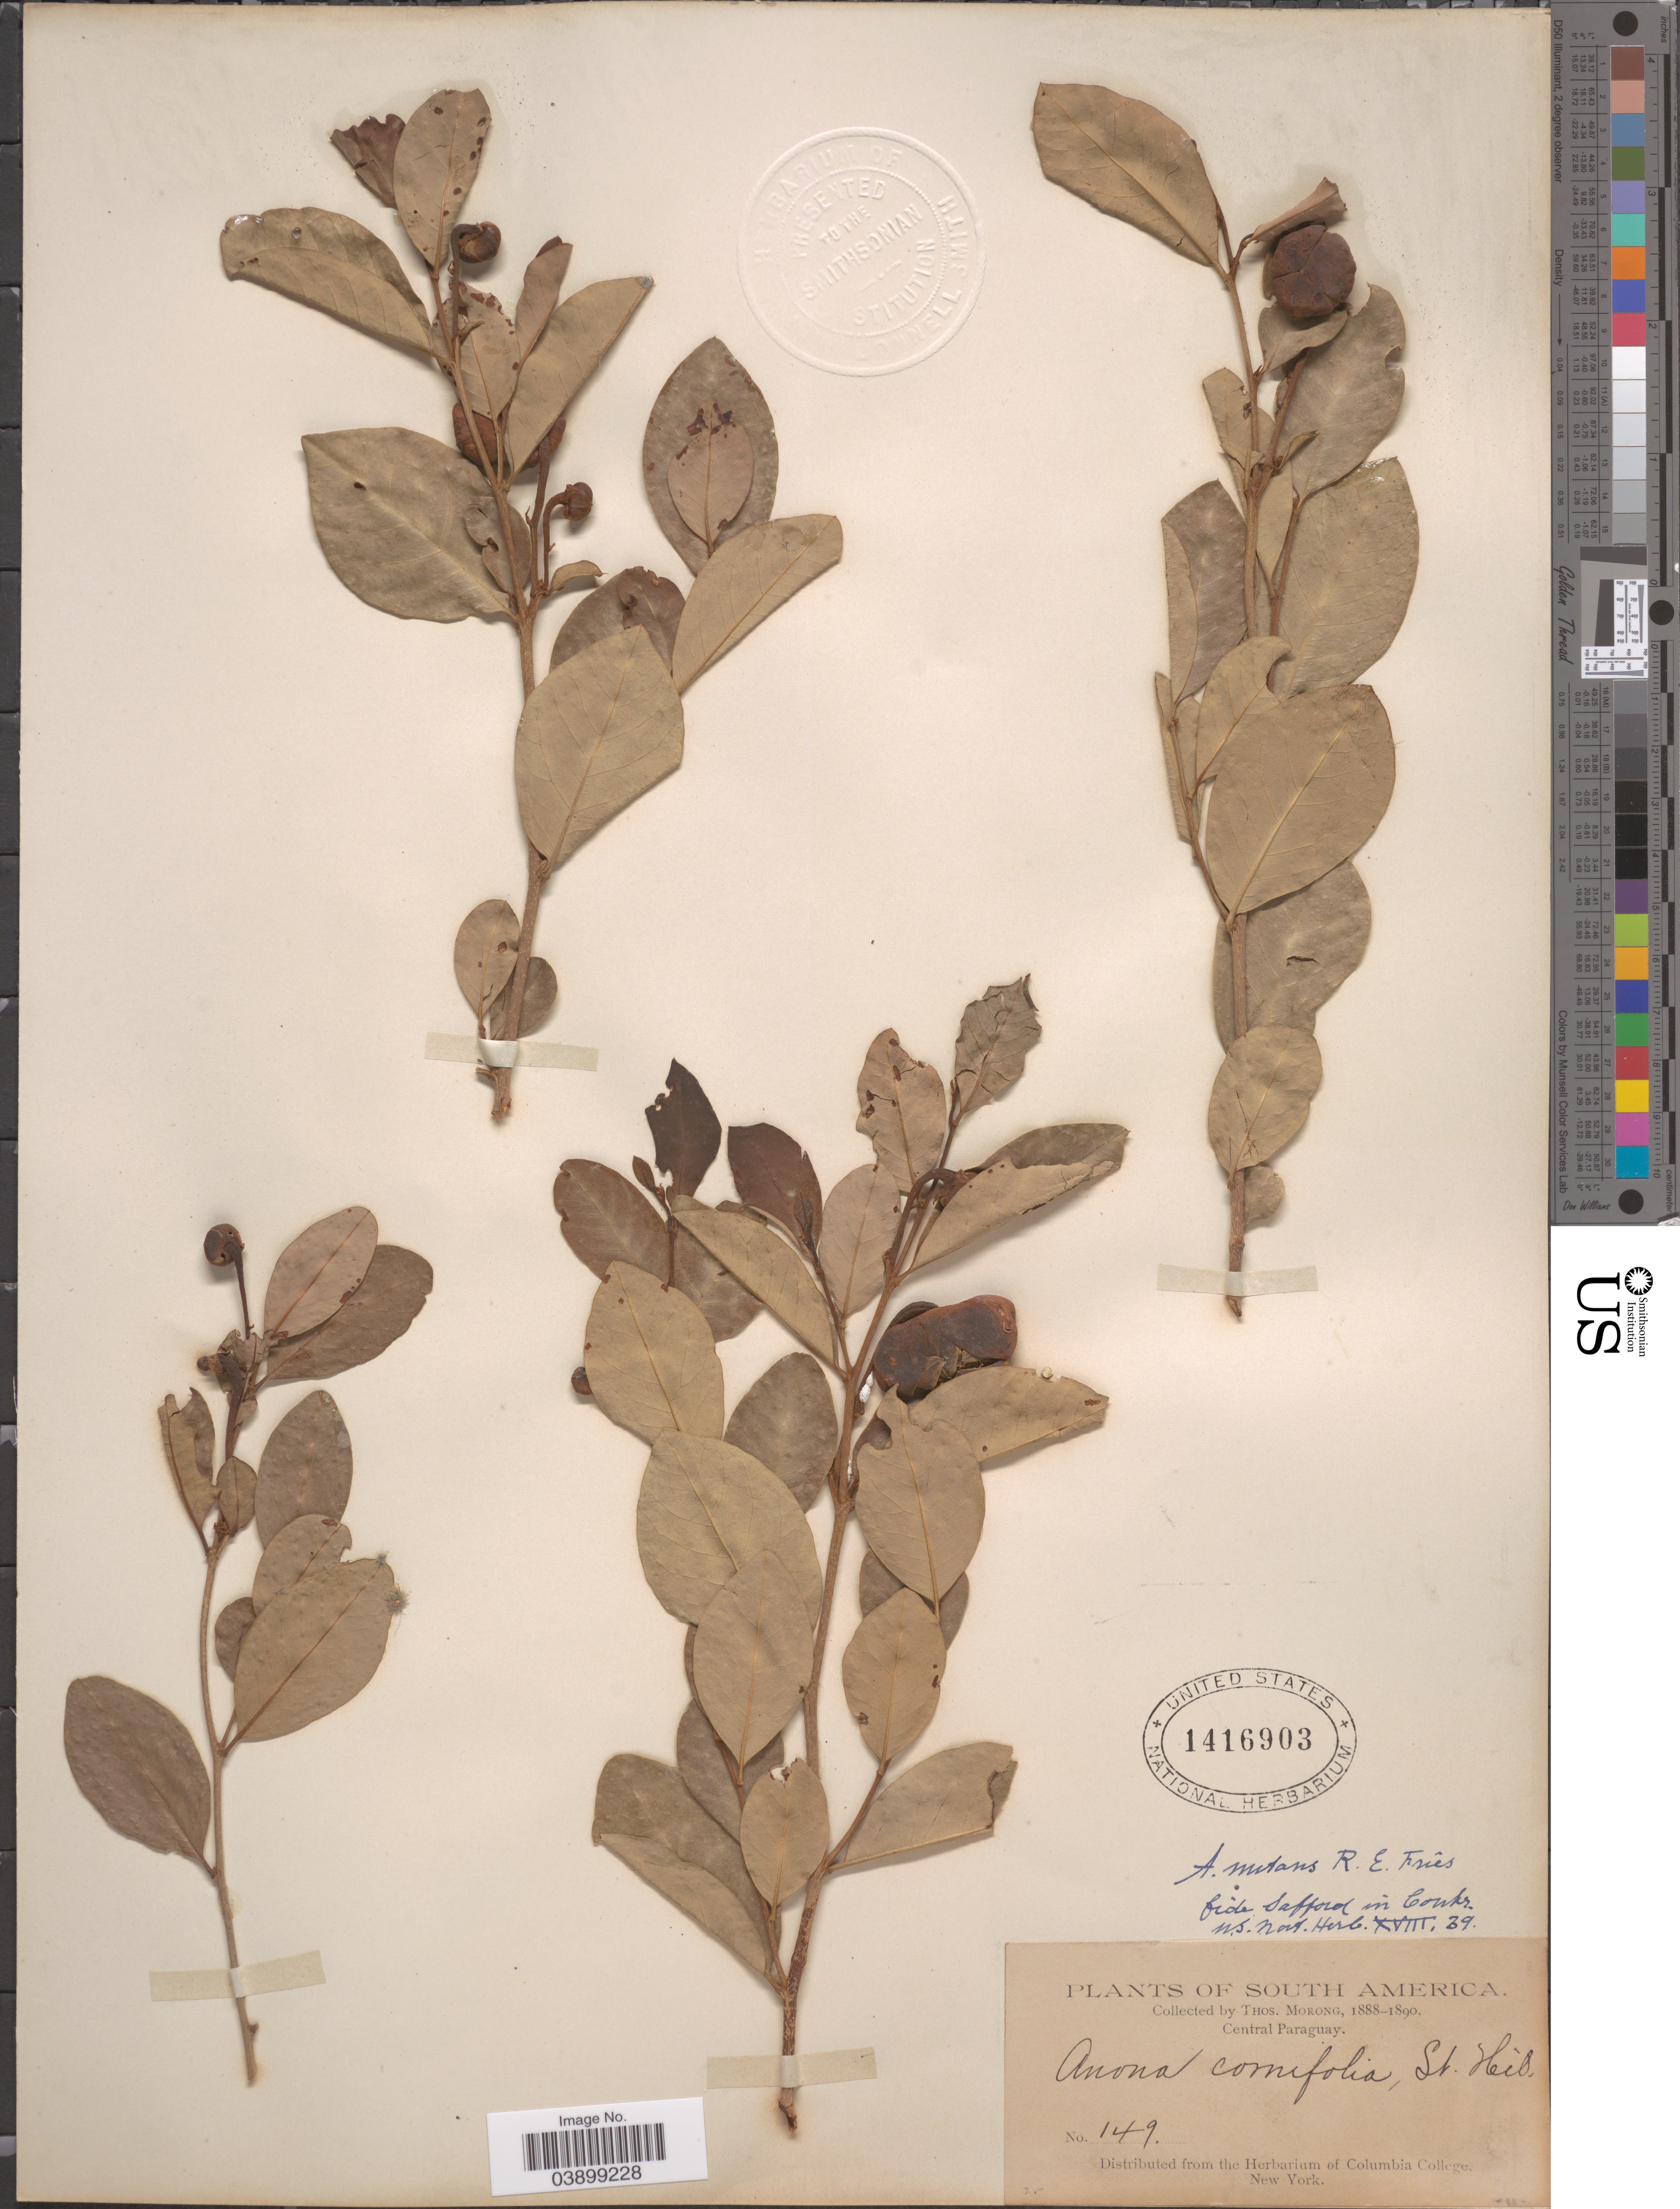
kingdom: Plantae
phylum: Tracheophyta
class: Magnoliopsida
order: Magnoliales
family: Annonaceae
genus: Annona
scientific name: Annona nutans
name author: R.E. Fr.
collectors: ex herb. T. Morong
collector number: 149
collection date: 1888/1890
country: Paraguay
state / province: Central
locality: Central Paraguay.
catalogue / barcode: US 1416903